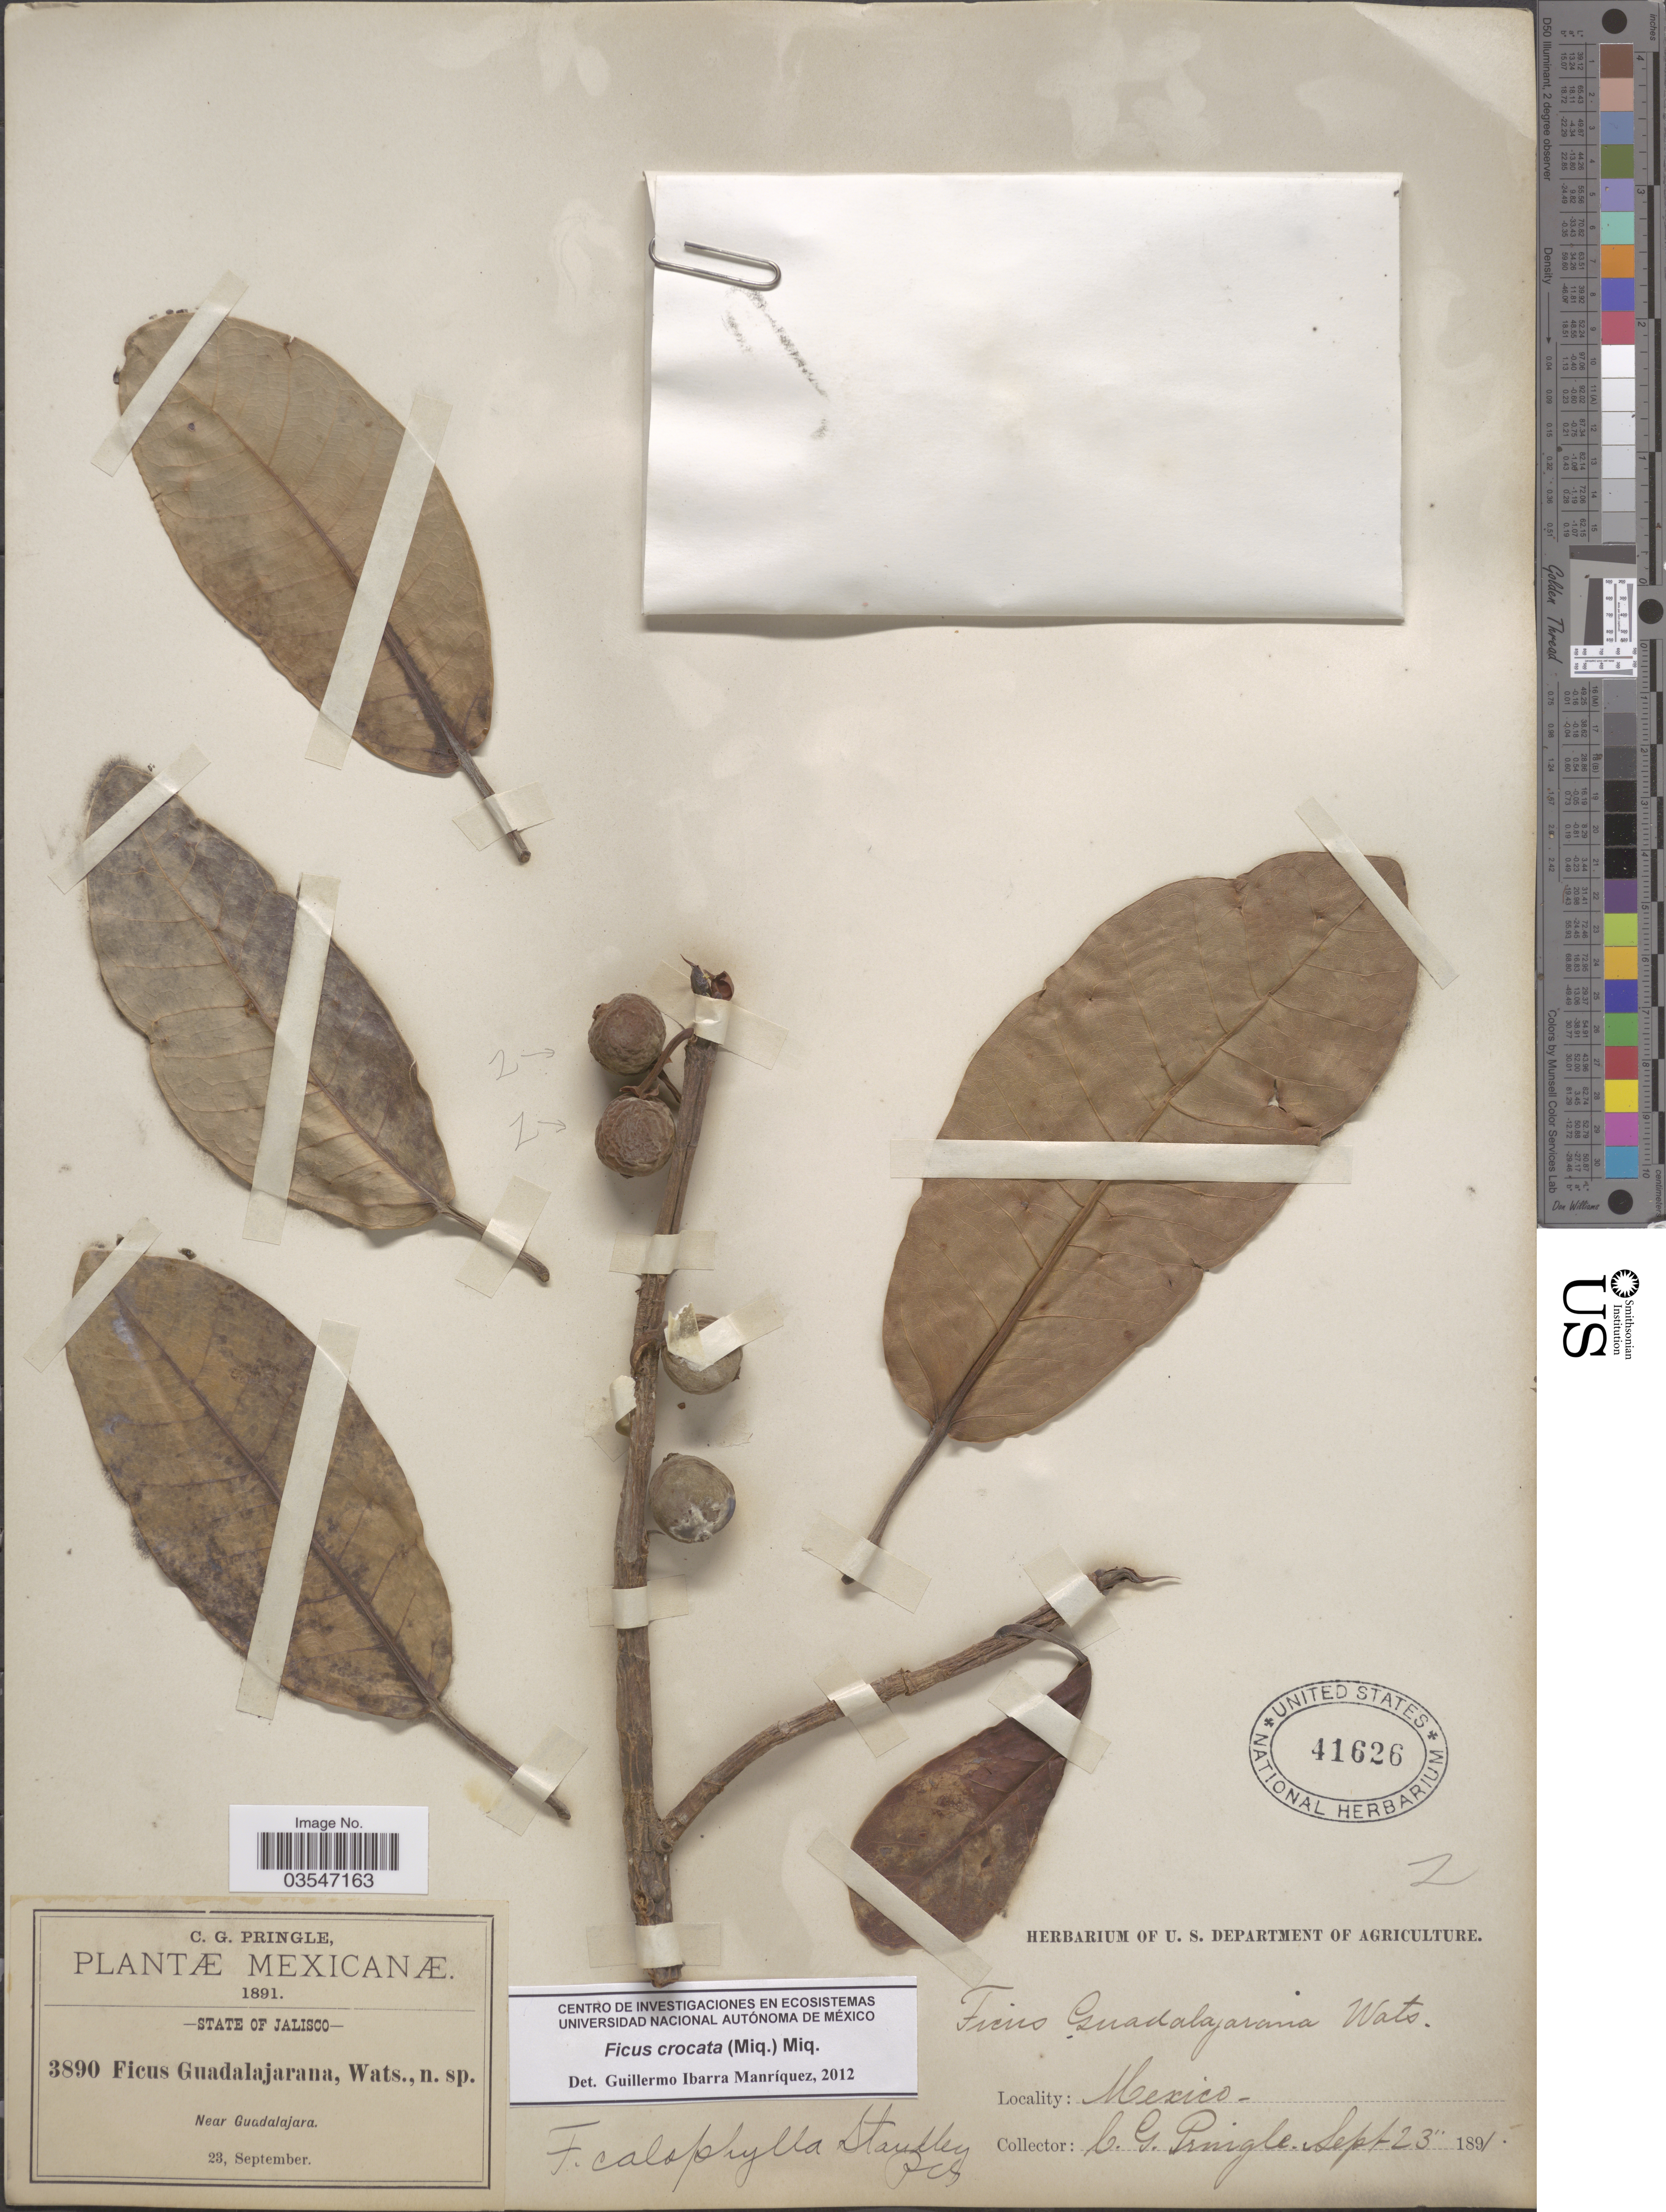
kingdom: Plantae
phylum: Tracheophyta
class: Magnoliopsida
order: Rosales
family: Moraceae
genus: Ficus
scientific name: Ficus crocata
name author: (Miq.) Miq.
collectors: C. G. Pringle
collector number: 3890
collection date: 1891-09-23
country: Mexico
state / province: Jalisco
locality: Near Guadalajara.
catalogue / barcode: US 41626